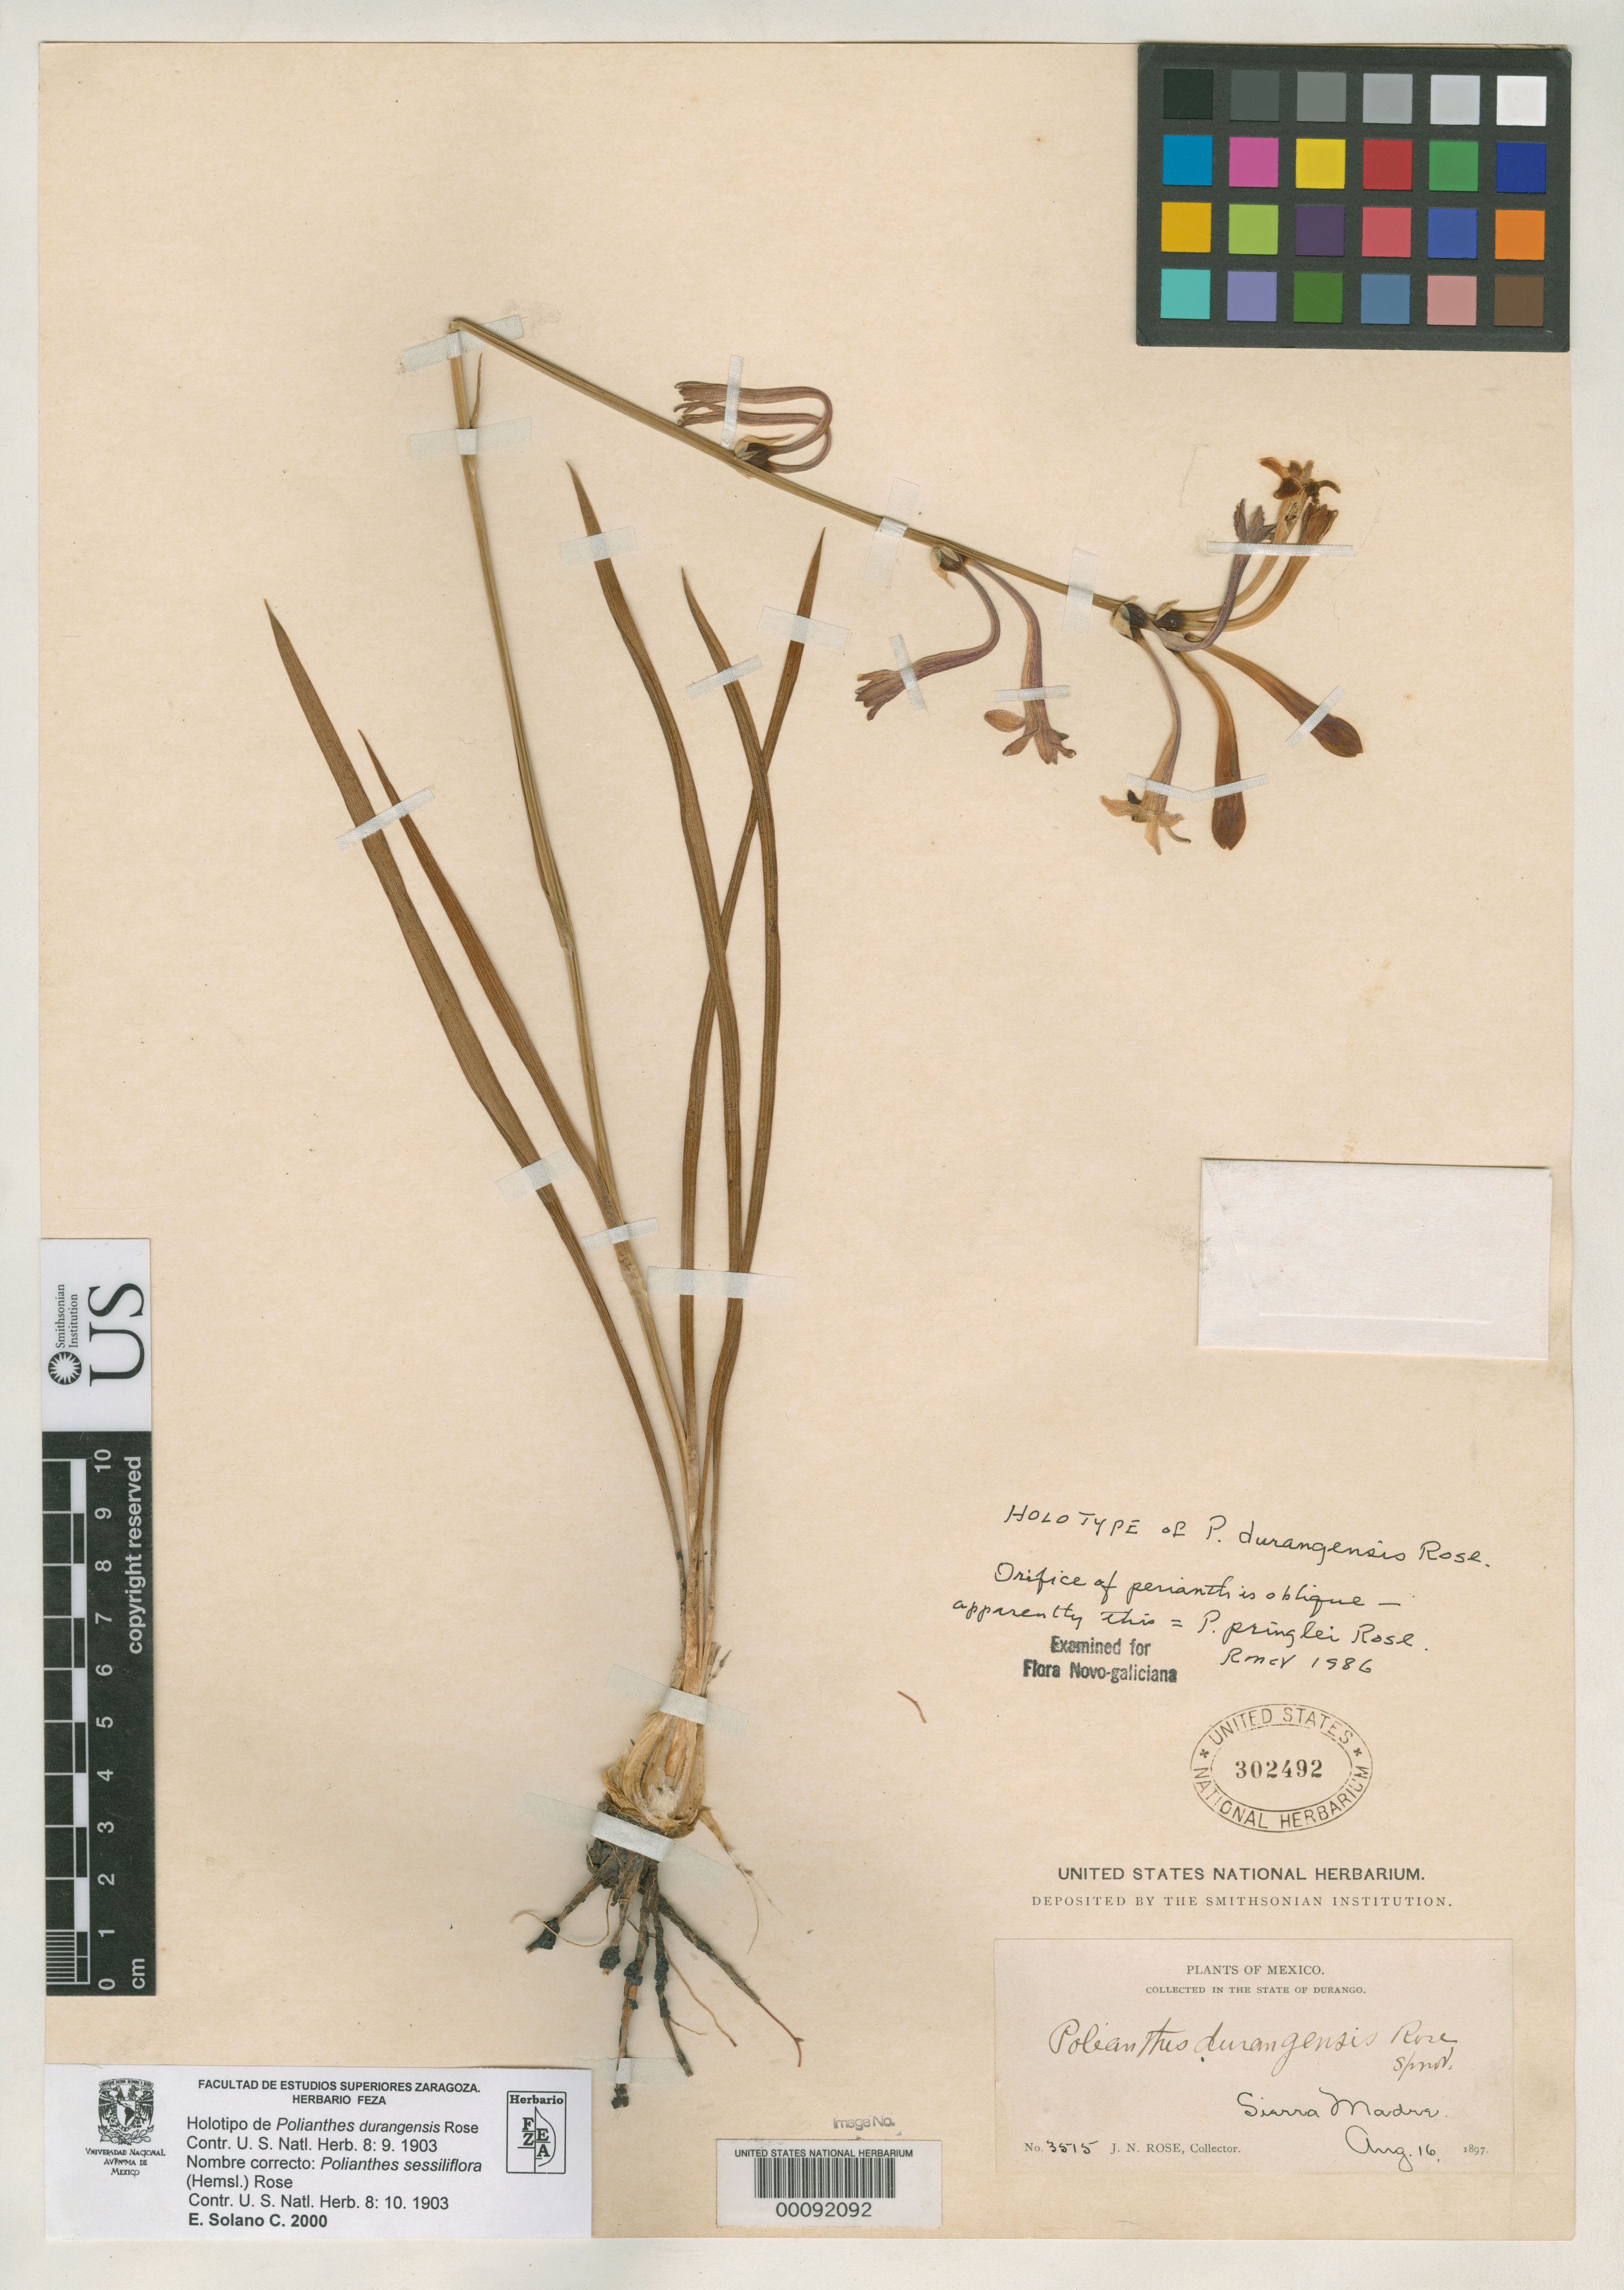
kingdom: Plantae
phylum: Tracheophyta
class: Liliopsida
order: Asparagales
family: Asparagaceae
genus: Polianthes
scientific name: Polianthes durangensis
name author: Rose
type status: Holotype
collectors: J. N. Rose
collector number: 3515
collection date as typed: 16 Aug 1897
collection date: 1897-08-16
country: Mexico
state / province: Durango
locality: Sierra Madre.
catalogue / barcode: US 302492